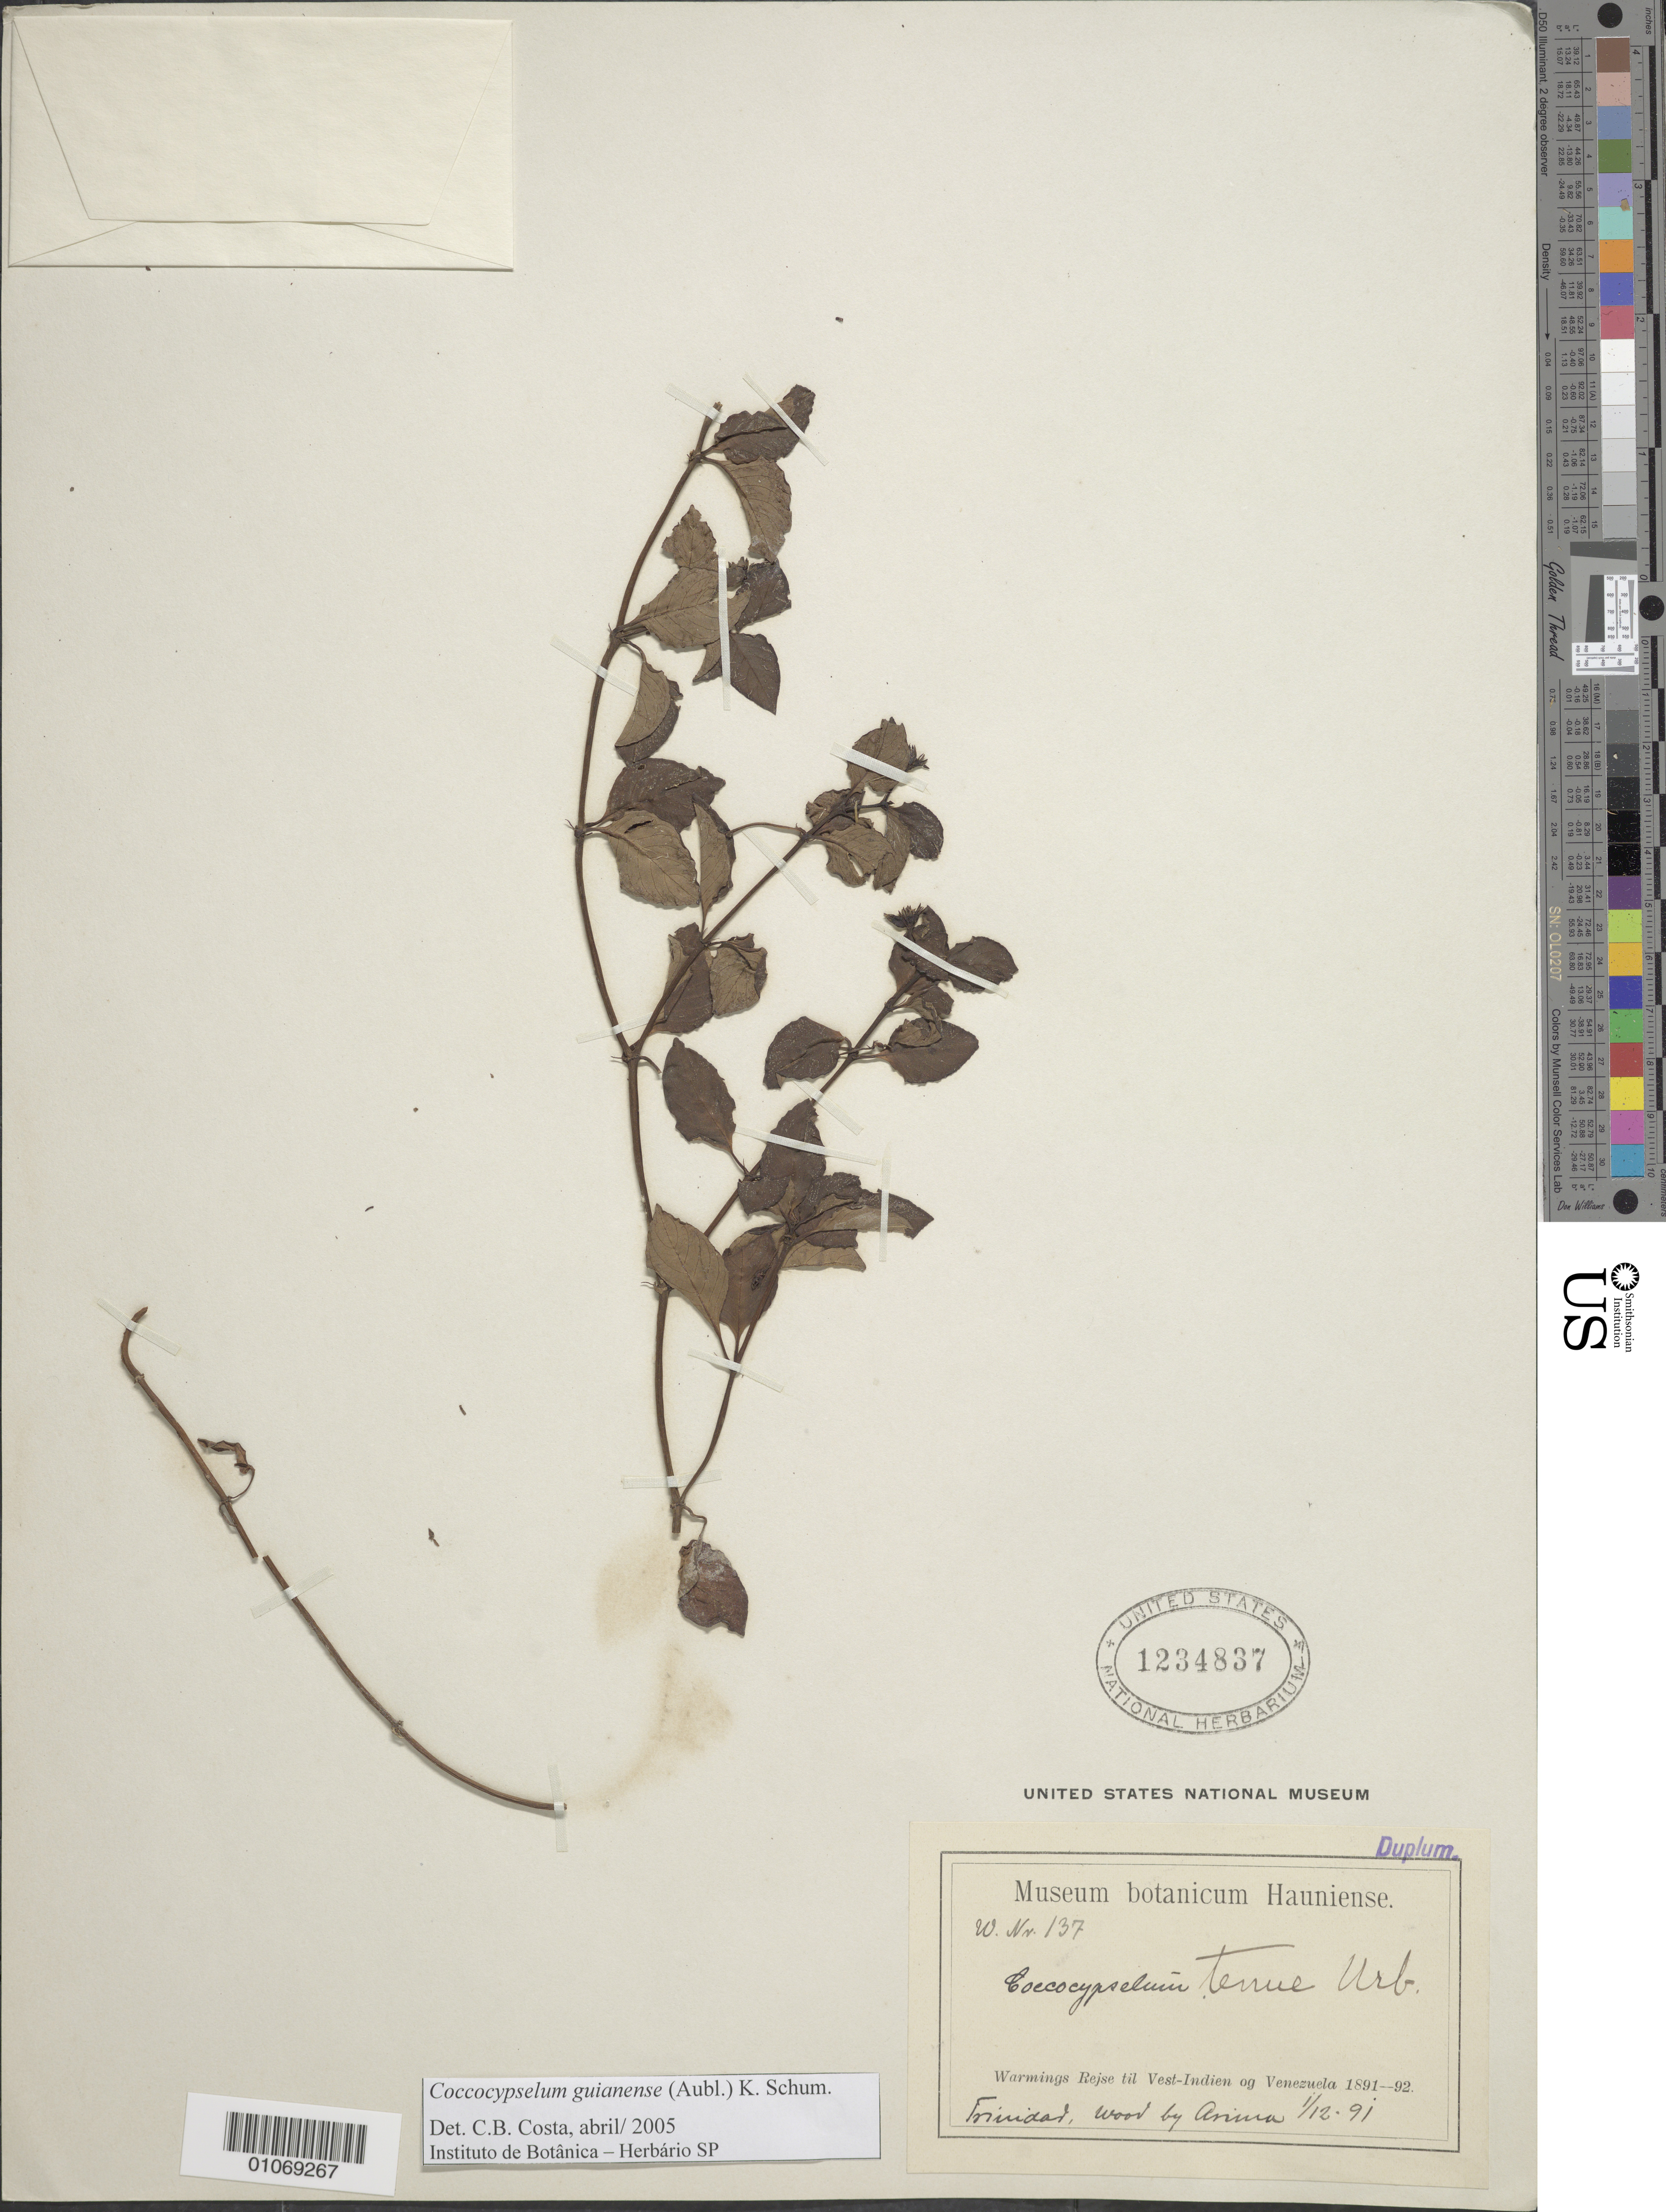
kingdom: Plantae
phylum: Tracheophyta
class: Magnoliopsida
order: Gentianales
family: Rubiaceae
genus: Coccocypselum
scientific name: Coccocypselum guianense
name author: (Aubl.) K. Schum.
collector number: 137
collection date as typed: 01 Dec 1891 or 12 Jan 1891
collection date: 1891-01-12 or 1891-12-01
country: Trinidad and Tobago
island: Trinidad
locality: Wood by Arima.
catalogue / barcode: US 1234837